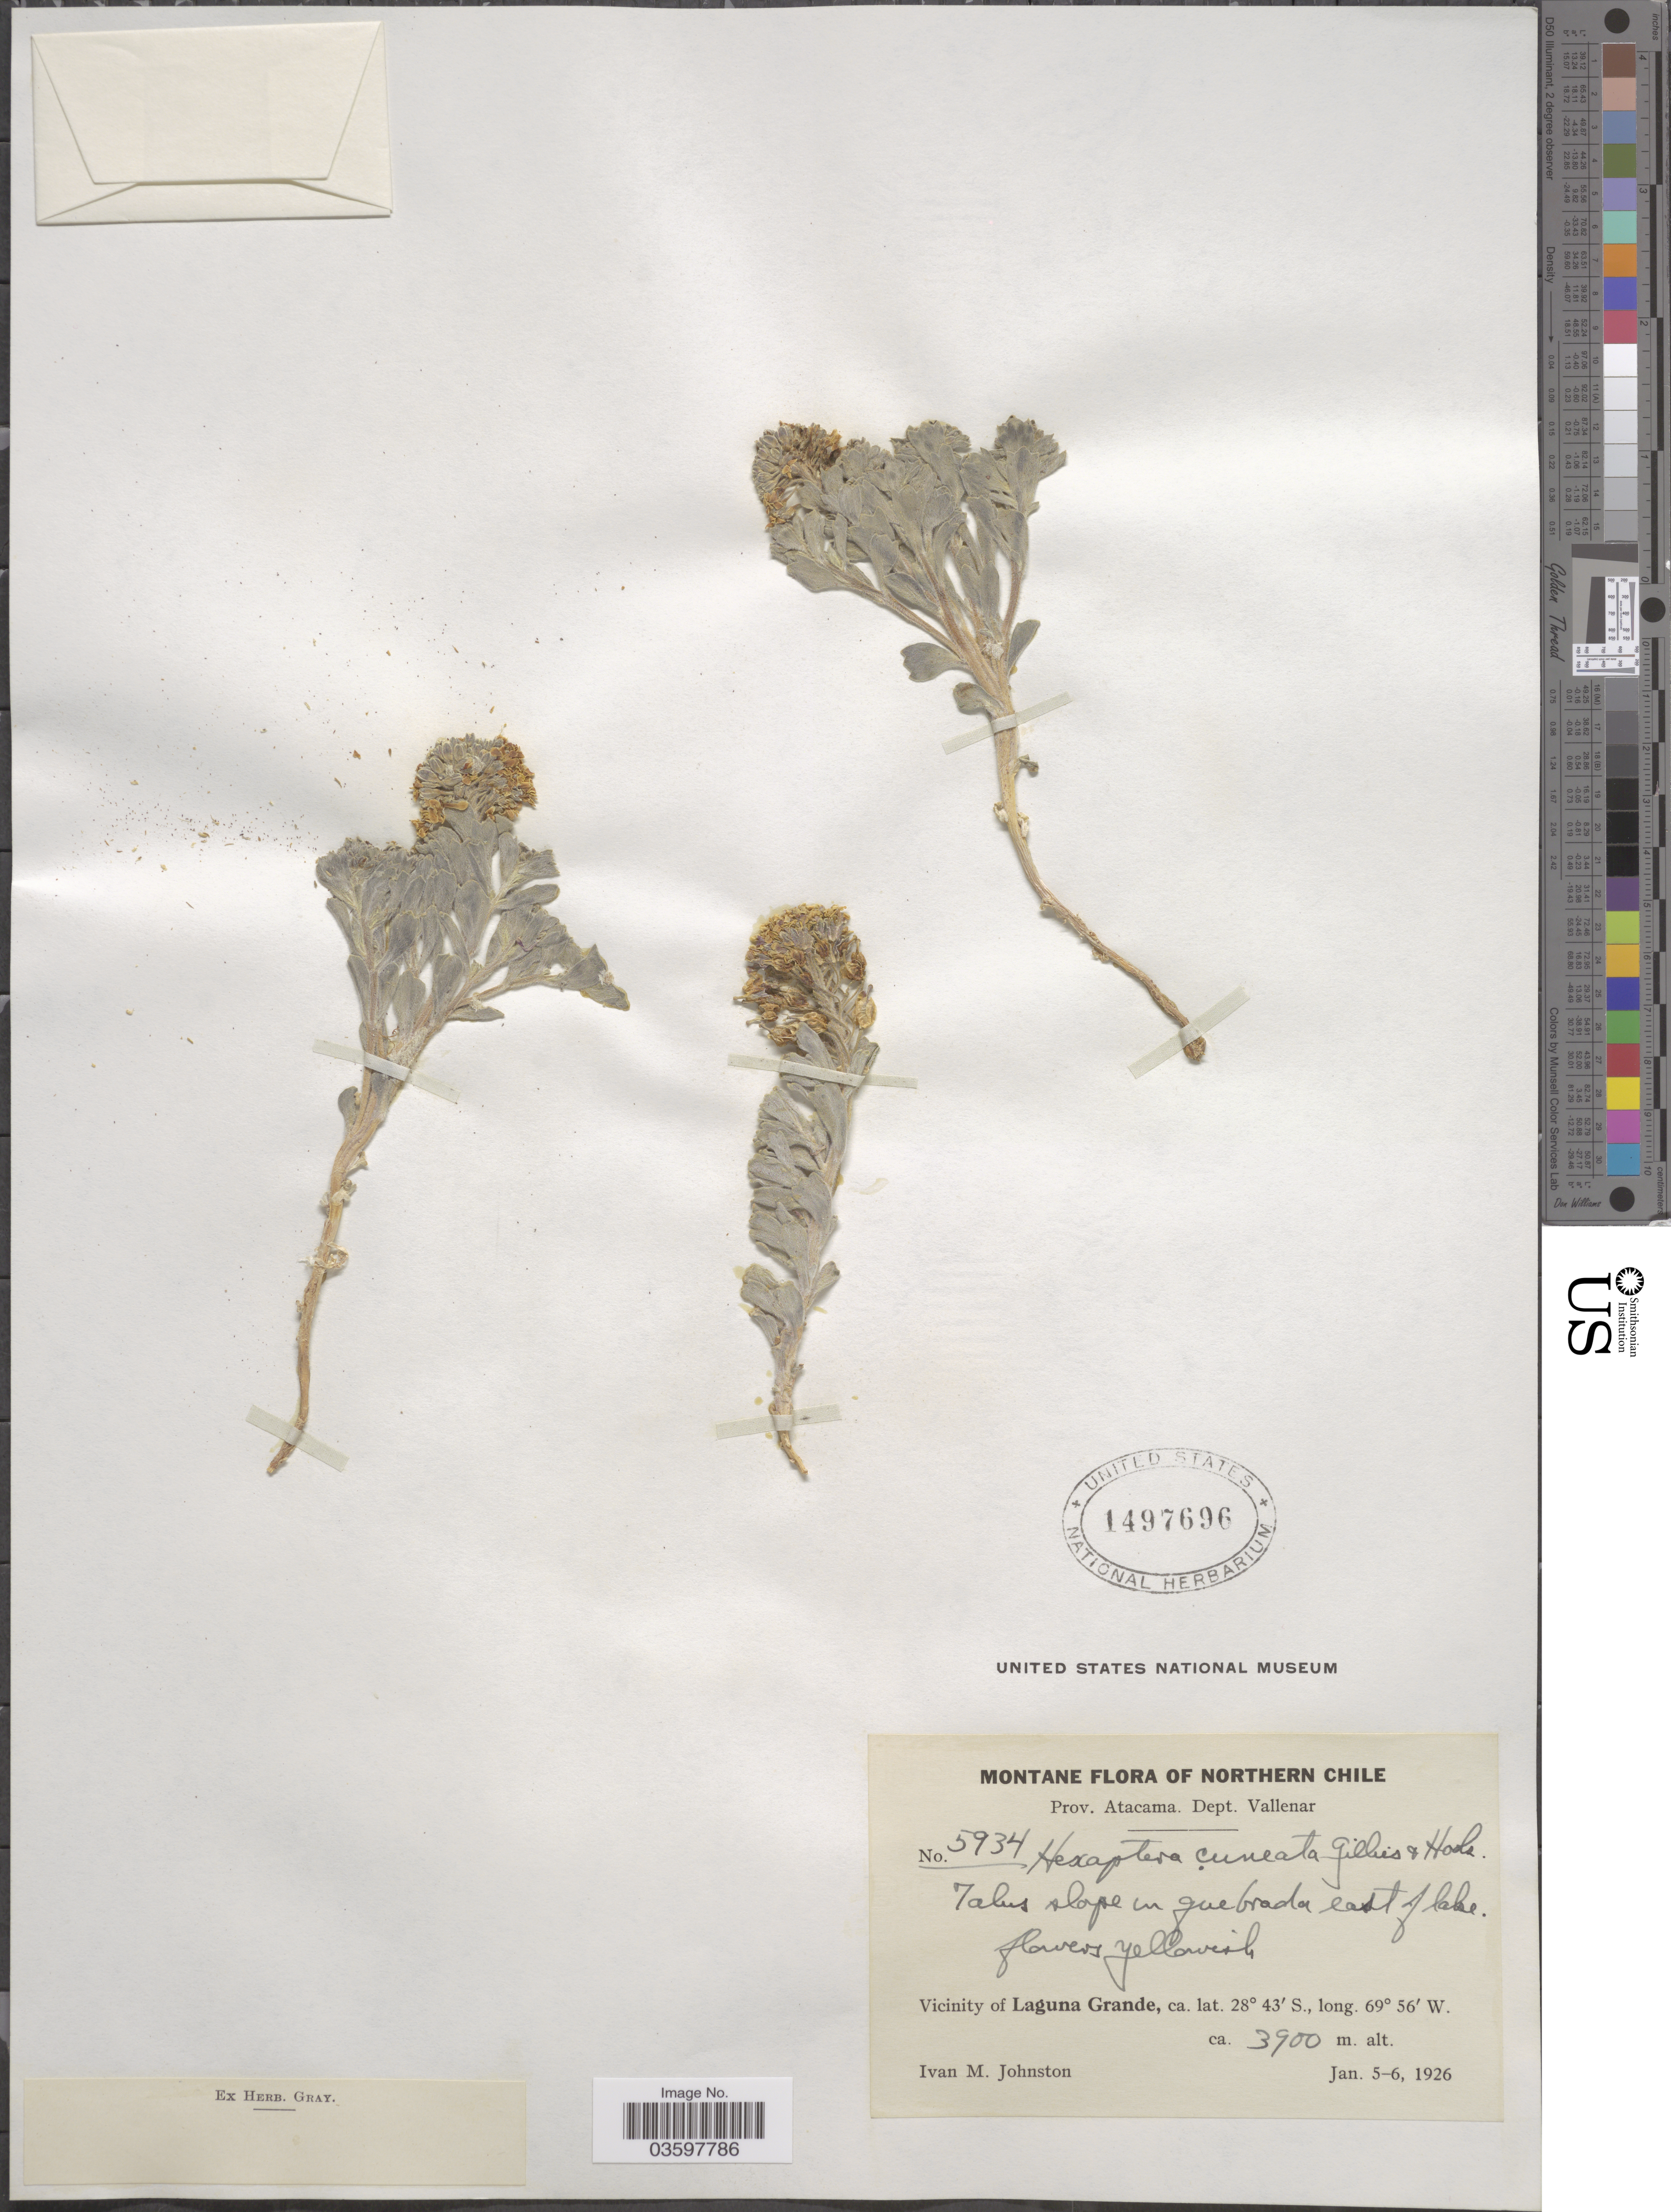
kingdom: Plantae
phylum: Tracheophyta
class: Magnoliopsida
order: Brassicales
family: Brassicaceae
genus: Menonvillea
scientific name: Menonvillea cuneata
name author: (Gillies & Hook.) Rollins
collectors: I.M. Johnston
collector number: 5934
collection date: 1926-01-05/1926-01-06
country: Chile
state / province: Atacama (III)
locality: Northern Chile. Dept. Vallenar. Talus slope in quebrada east of lake. Vicinity of Laguna Grande.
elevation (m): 3900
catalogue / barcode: US 1497696